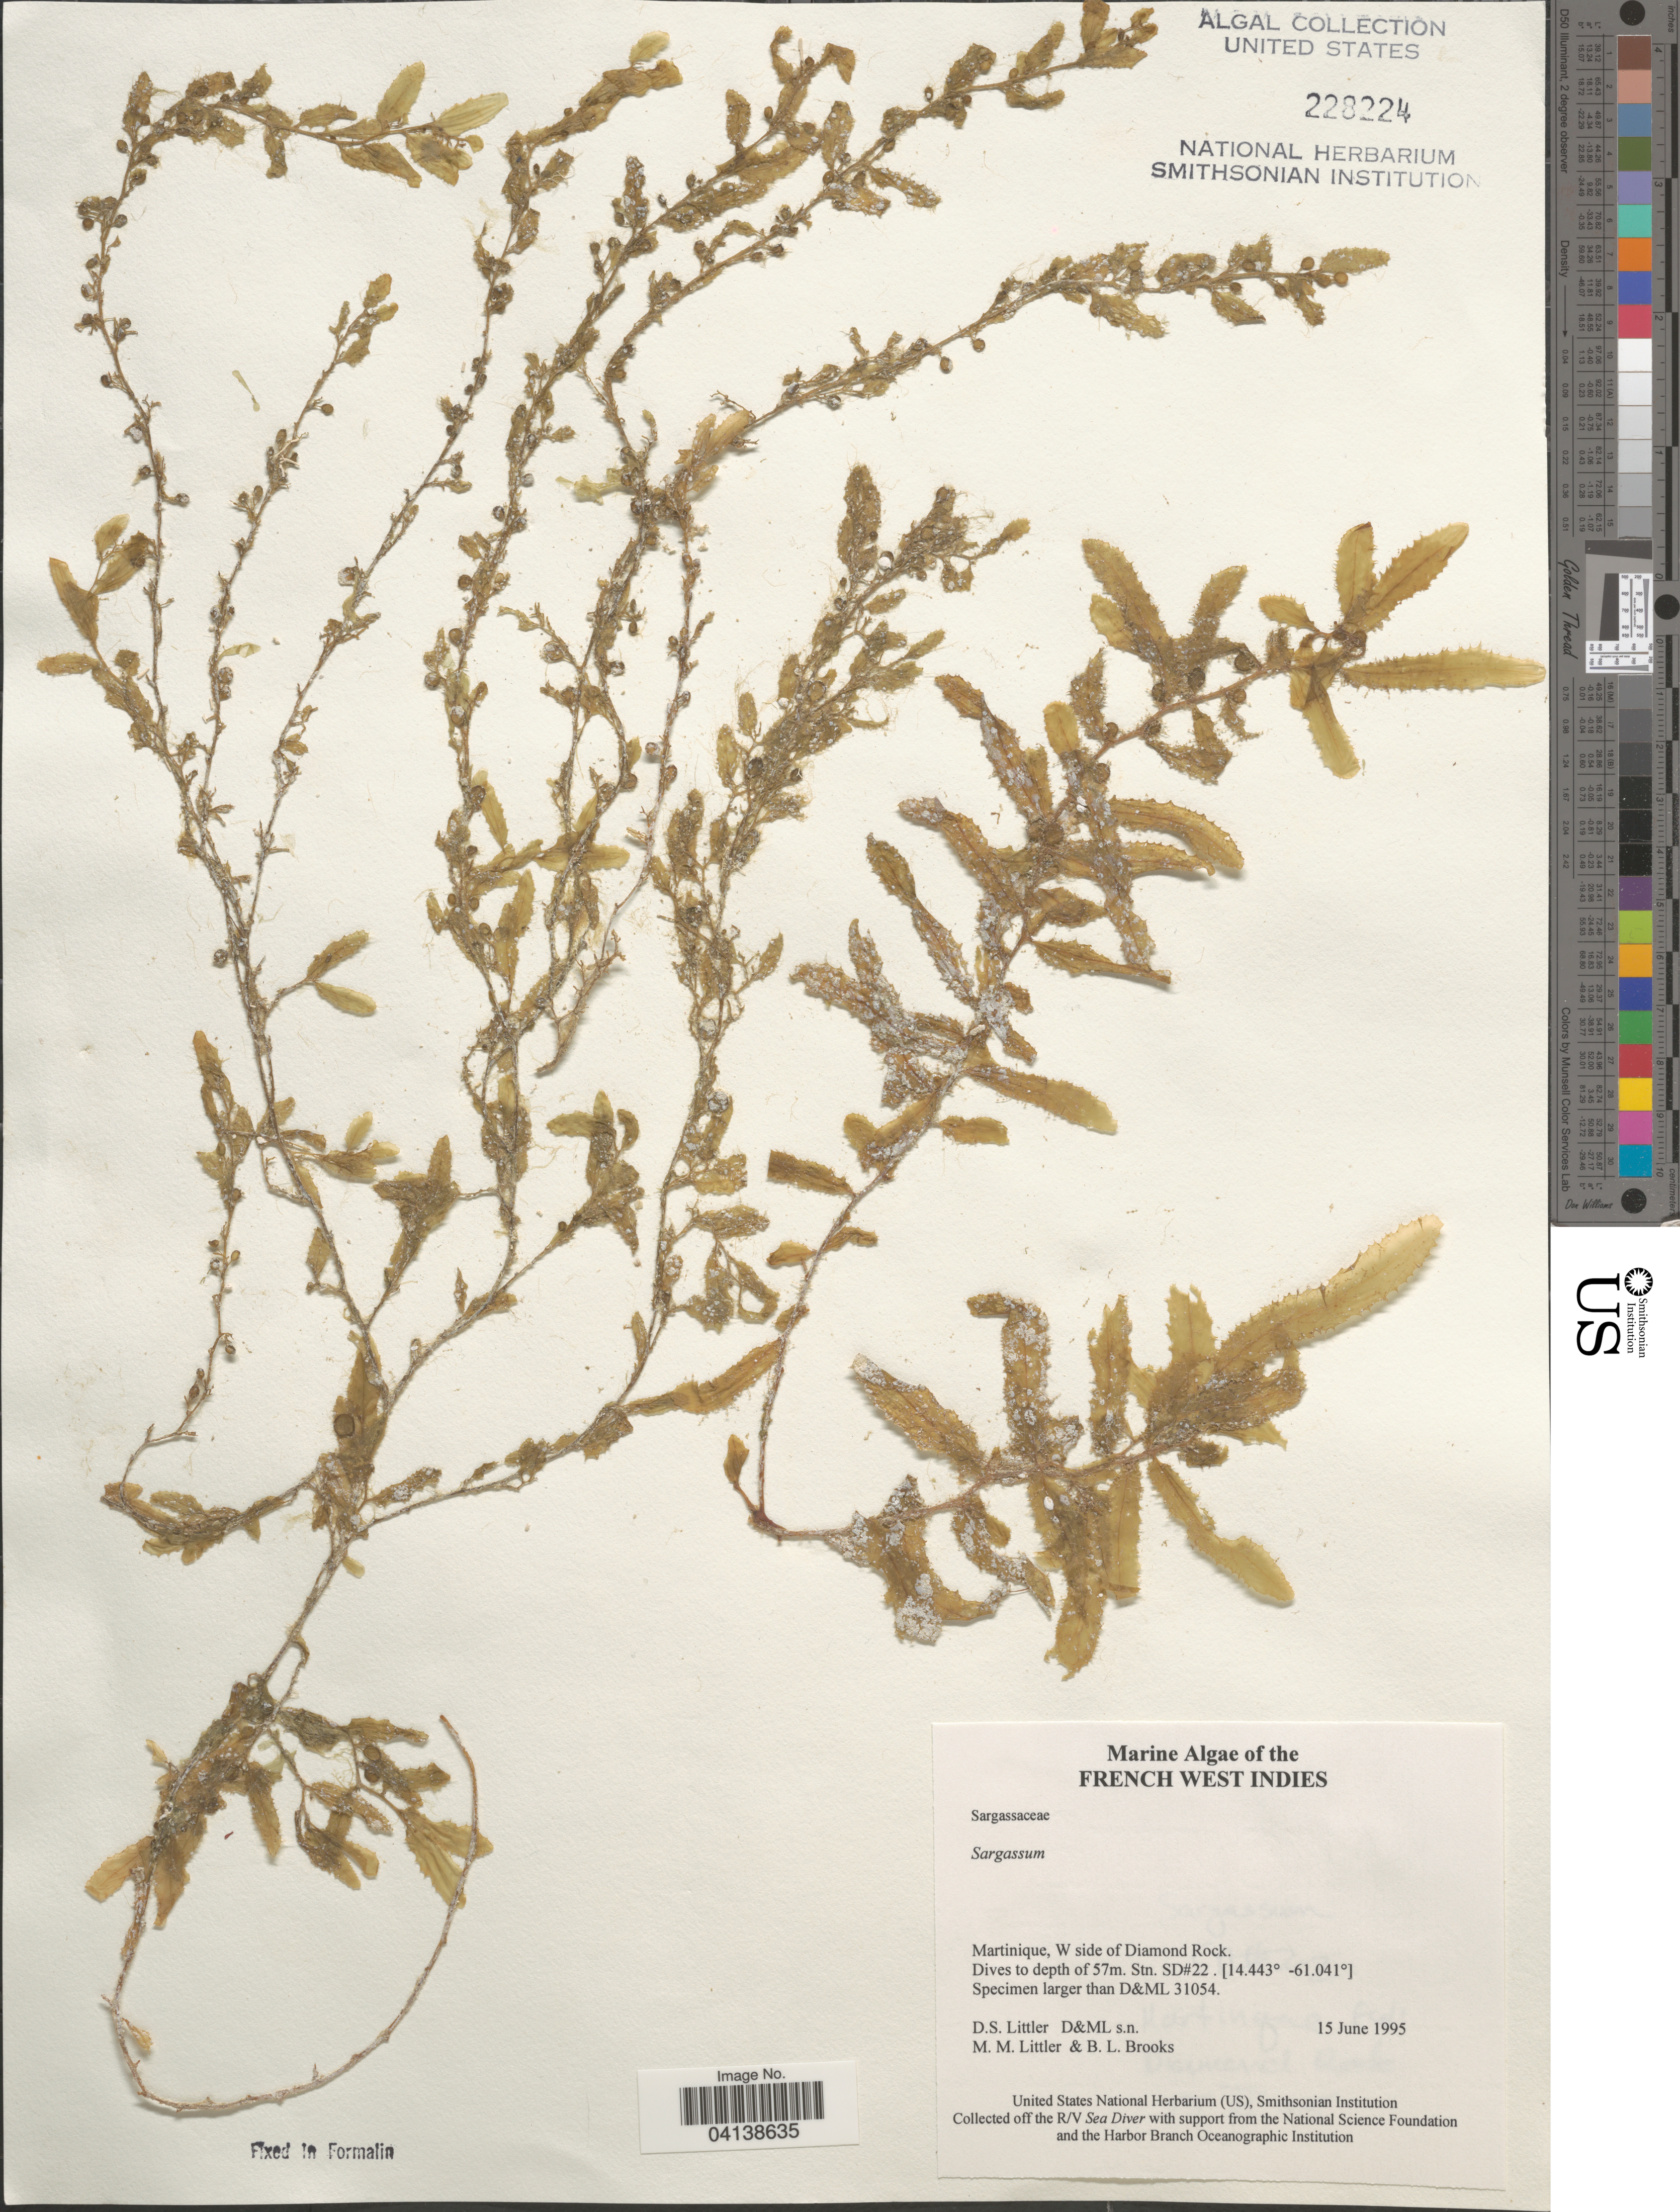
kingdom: Chromista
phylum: Ochrophyta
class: Phaeophyceae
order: Fucales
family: Sargassaceae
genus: Sargassum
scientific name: Sargassum sp.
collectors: D. S. Littler & B. Brooks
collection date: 1995-06-15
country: Martinique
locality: French West Indies. W side of Diamond Rock. Stn. SD#22.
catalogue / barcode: US 228224